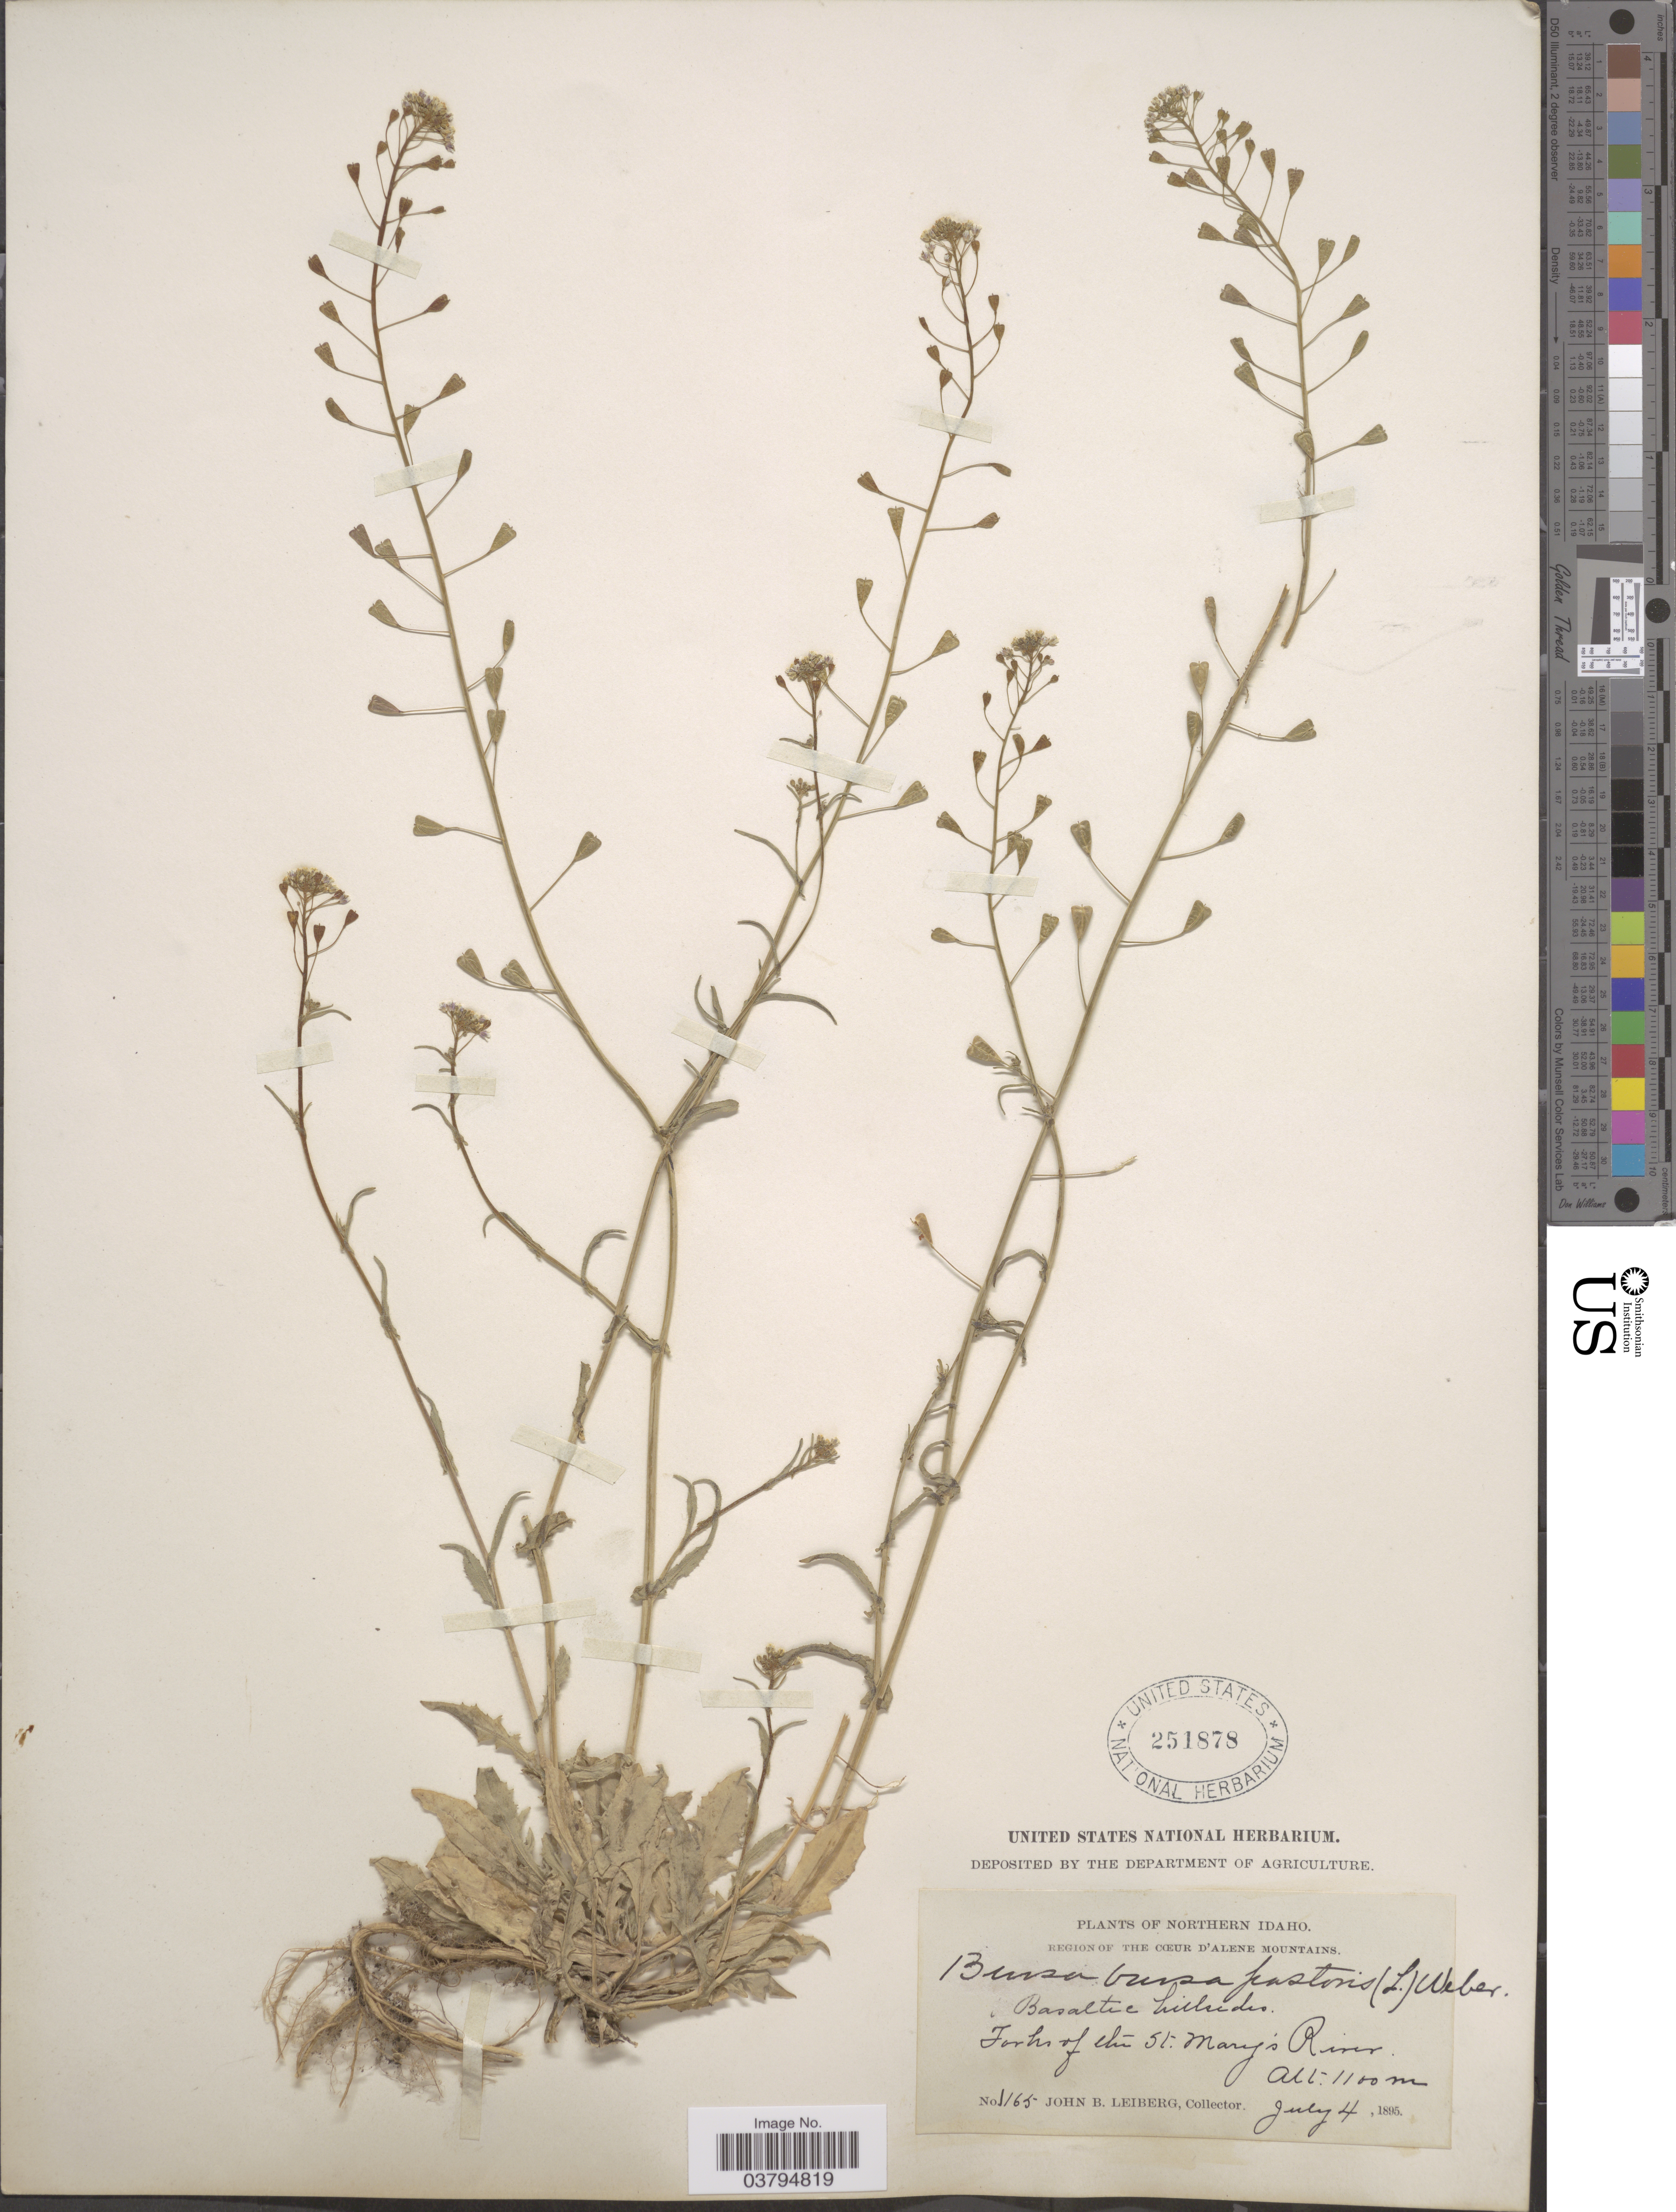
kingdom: Plantae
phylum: Tracheophyta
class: Magnoliopsida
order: Brassicales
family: Brassicaceae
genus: Capsella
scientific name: Capsella bursa-pastoris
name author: (L.) Medik.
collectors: J. B. Leiberg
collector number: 1165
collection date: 1895-07-04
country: United States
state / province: Idaho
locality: Northern Idaho. Region of the Cœur d'Alene Mountains. Forks of the St. Mary's River.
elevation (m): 1100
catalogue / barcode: US 251878